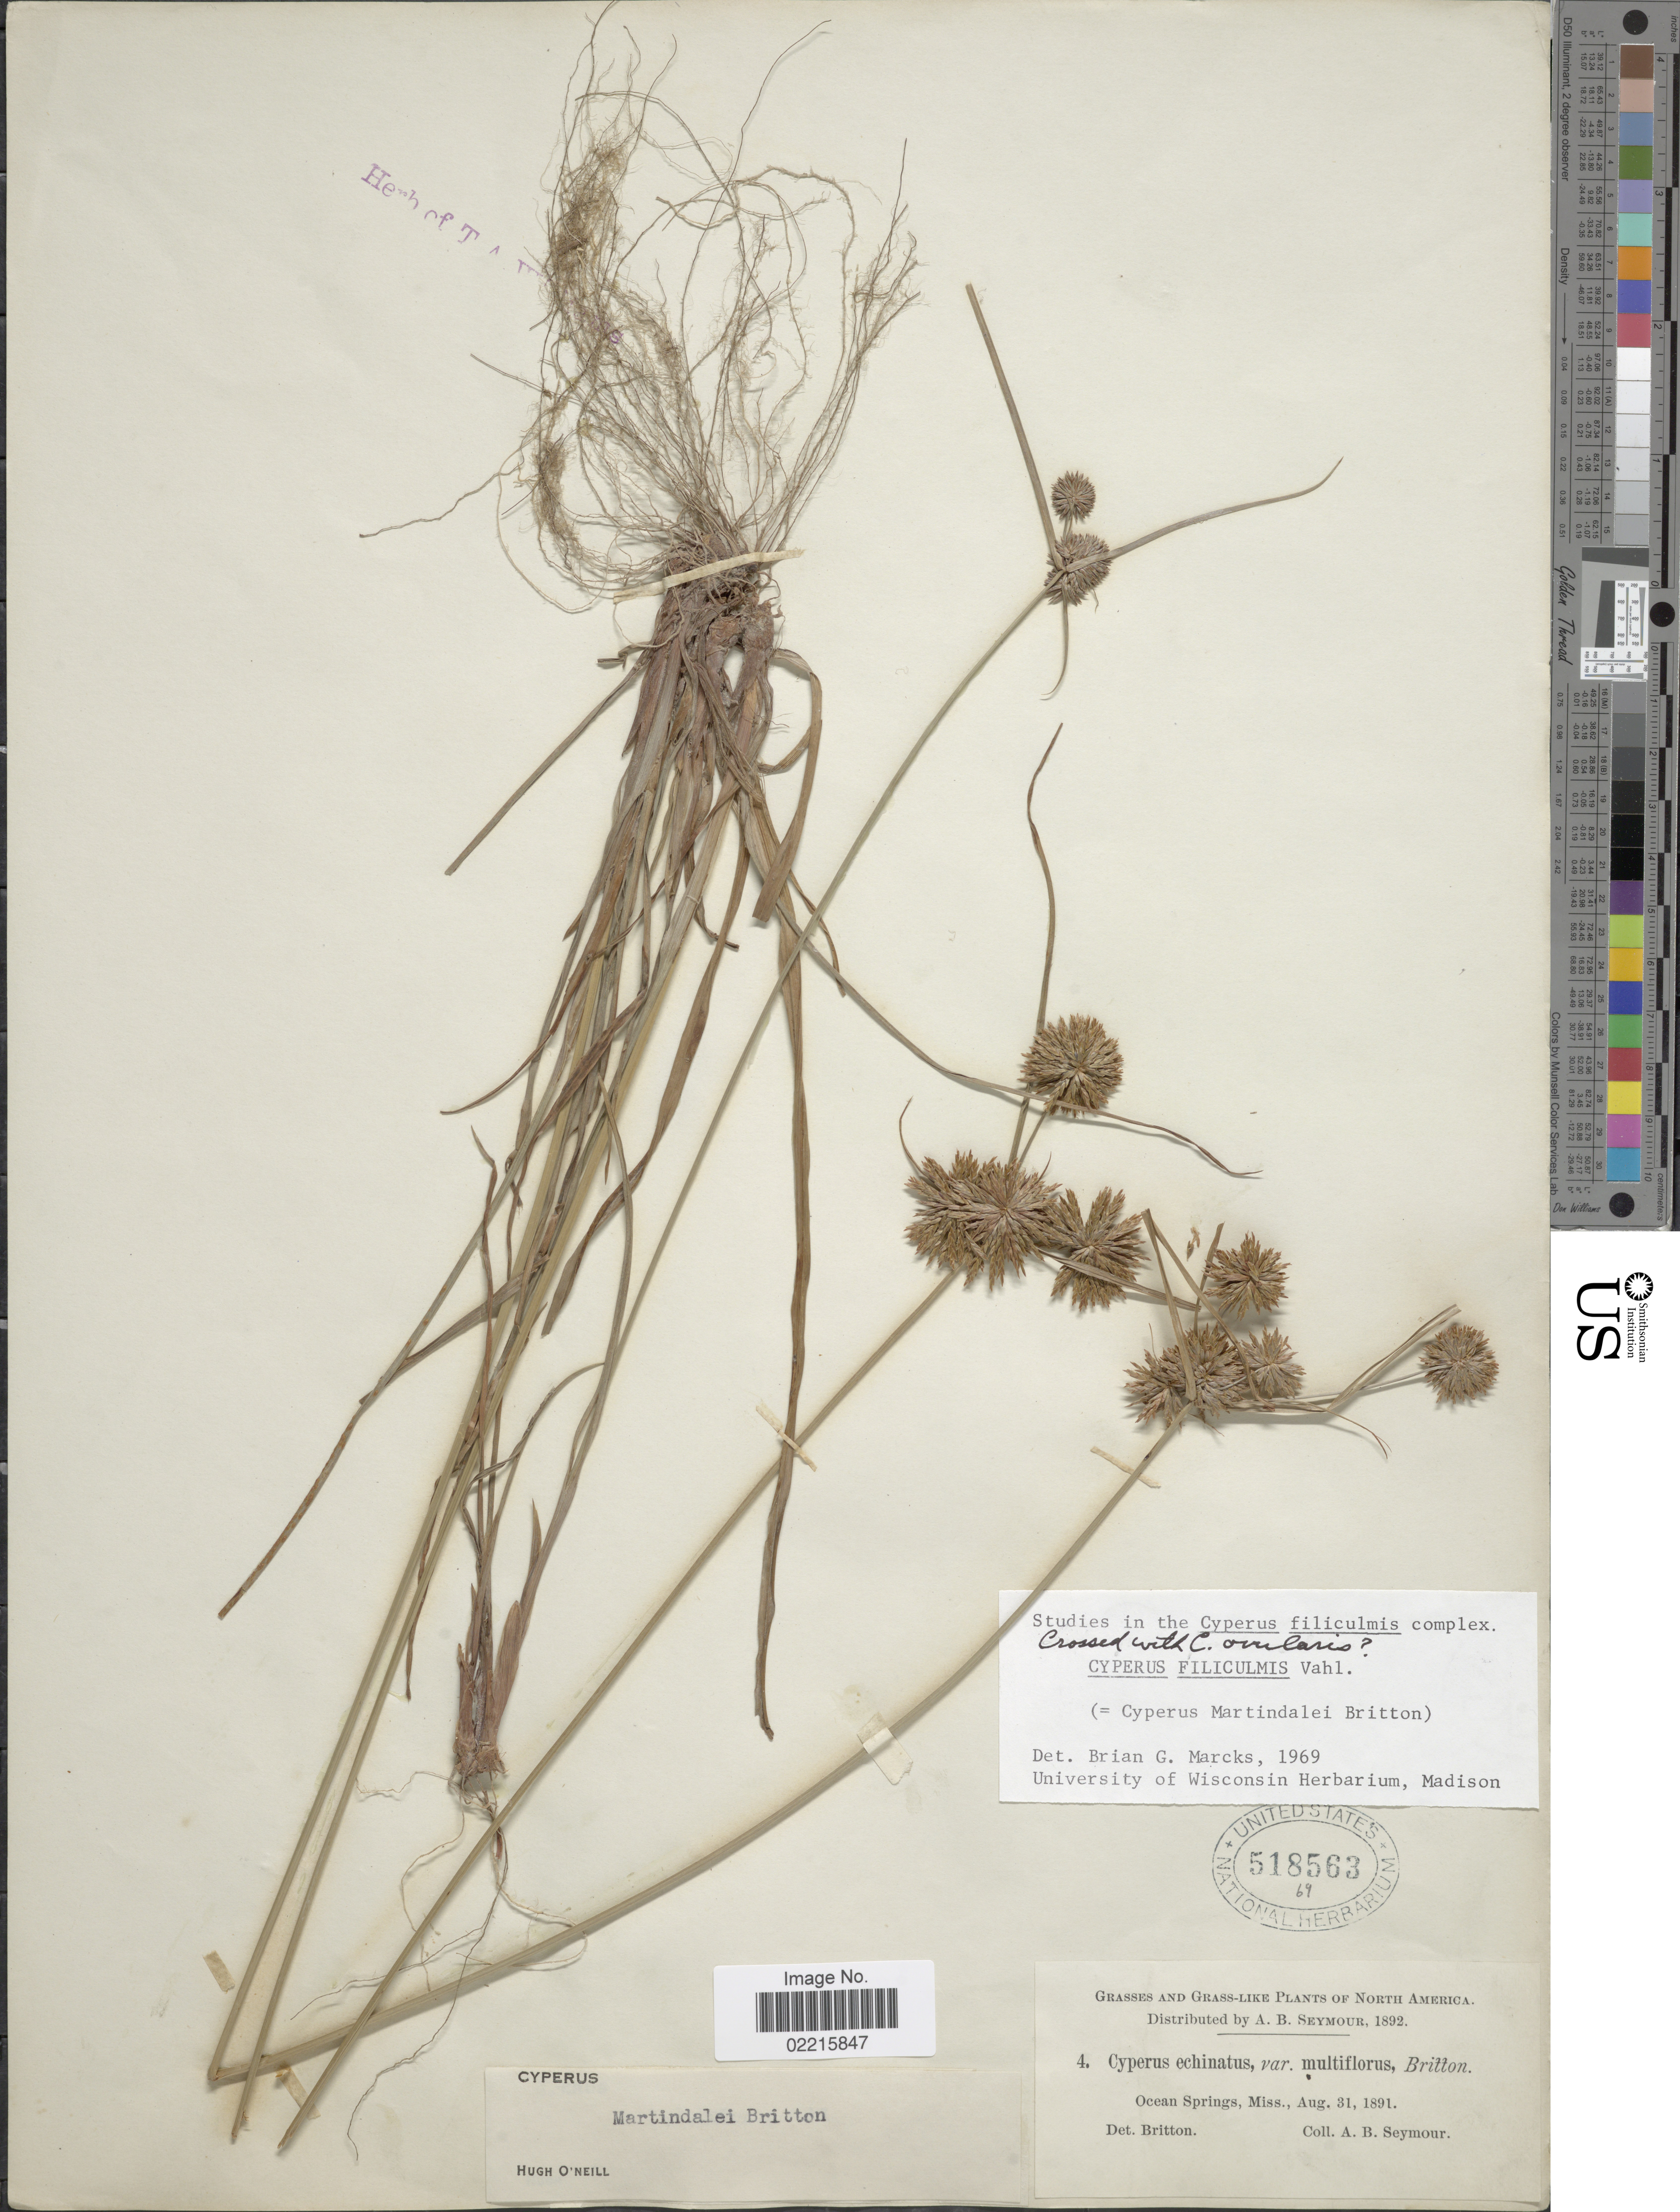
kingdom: Plantae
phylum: Tracheophyta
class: Liliopsida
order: Poales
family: Cyperaceae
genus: Cyperus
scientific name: Cyperus filiculmis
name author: Vahl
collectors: A. Seymour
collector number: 4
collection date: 1891-08-31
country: United States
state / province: Mississippi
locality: Ocean Springs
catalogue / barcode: US 518563